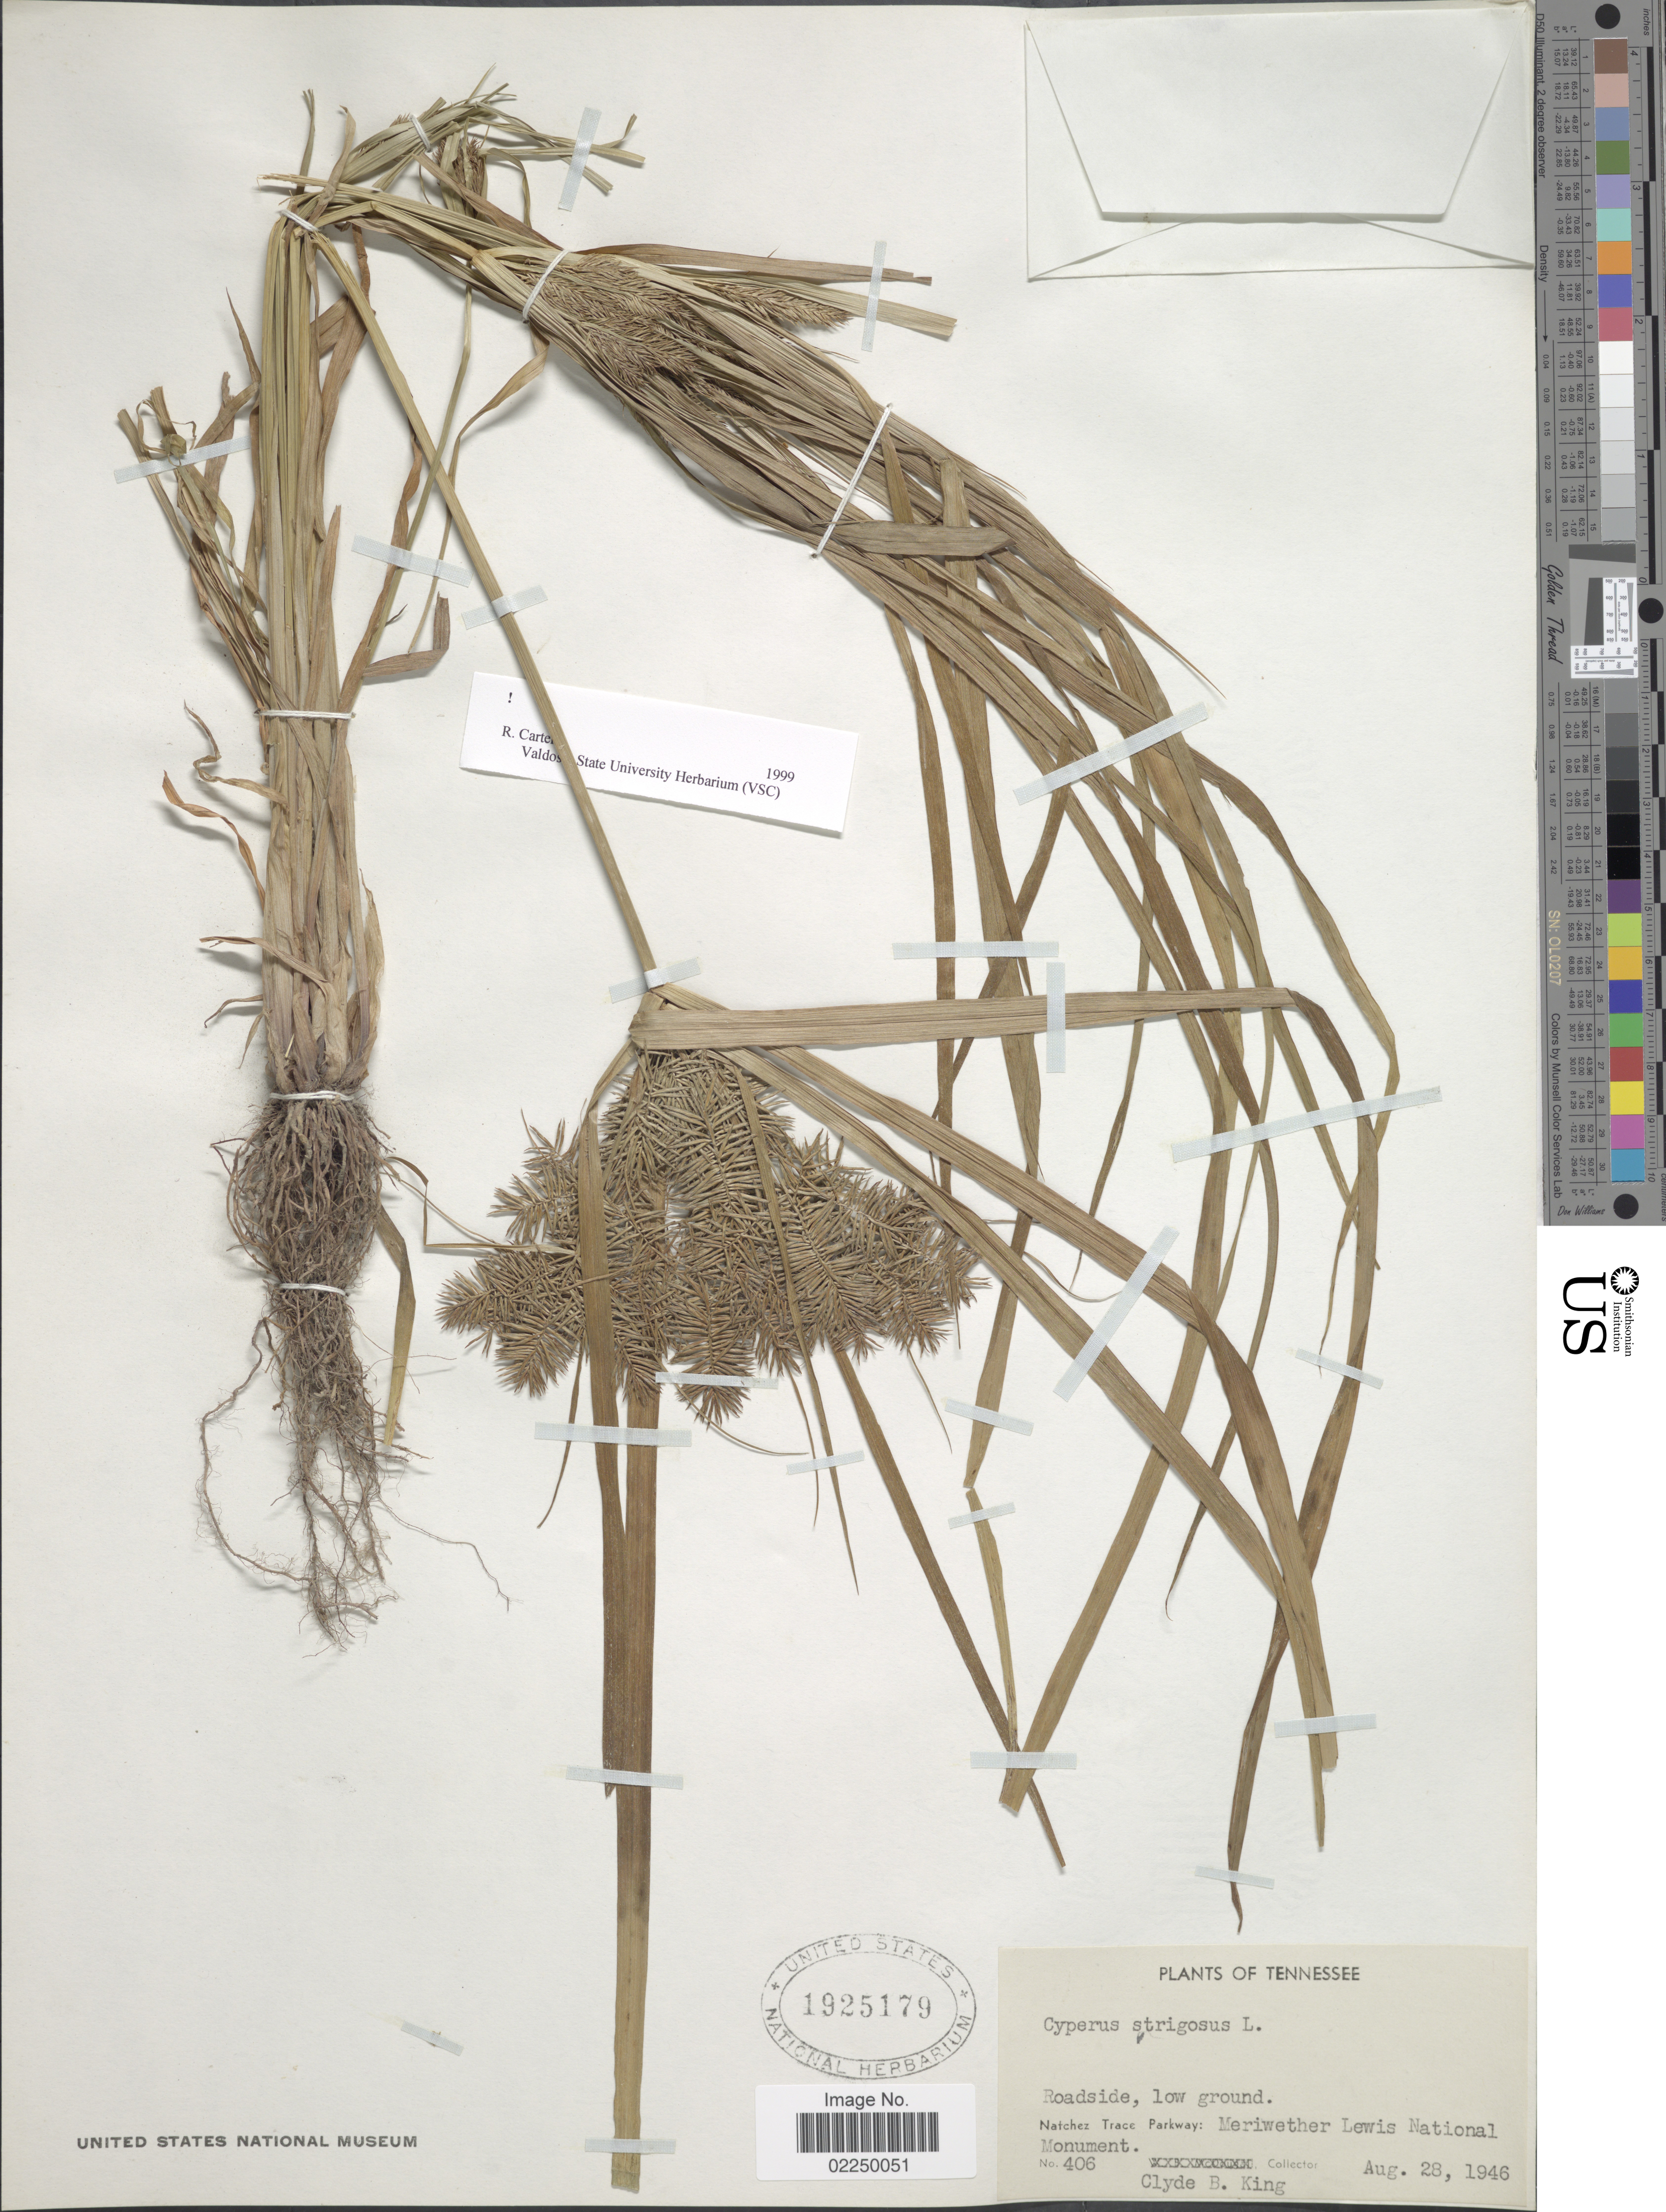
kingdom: Plantae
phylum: Tracheophyta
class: Liliopsida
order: Poales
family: Cyperaceae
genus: Cyperus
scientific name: Cyperus strigosus L.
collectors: C. King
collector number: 406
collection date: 1946-08-28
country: United States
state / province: Tennessee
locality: Roadside, low ground, Natchez Trace Parkway: Meriwether Lewis National Monument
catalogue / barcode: US 1925179